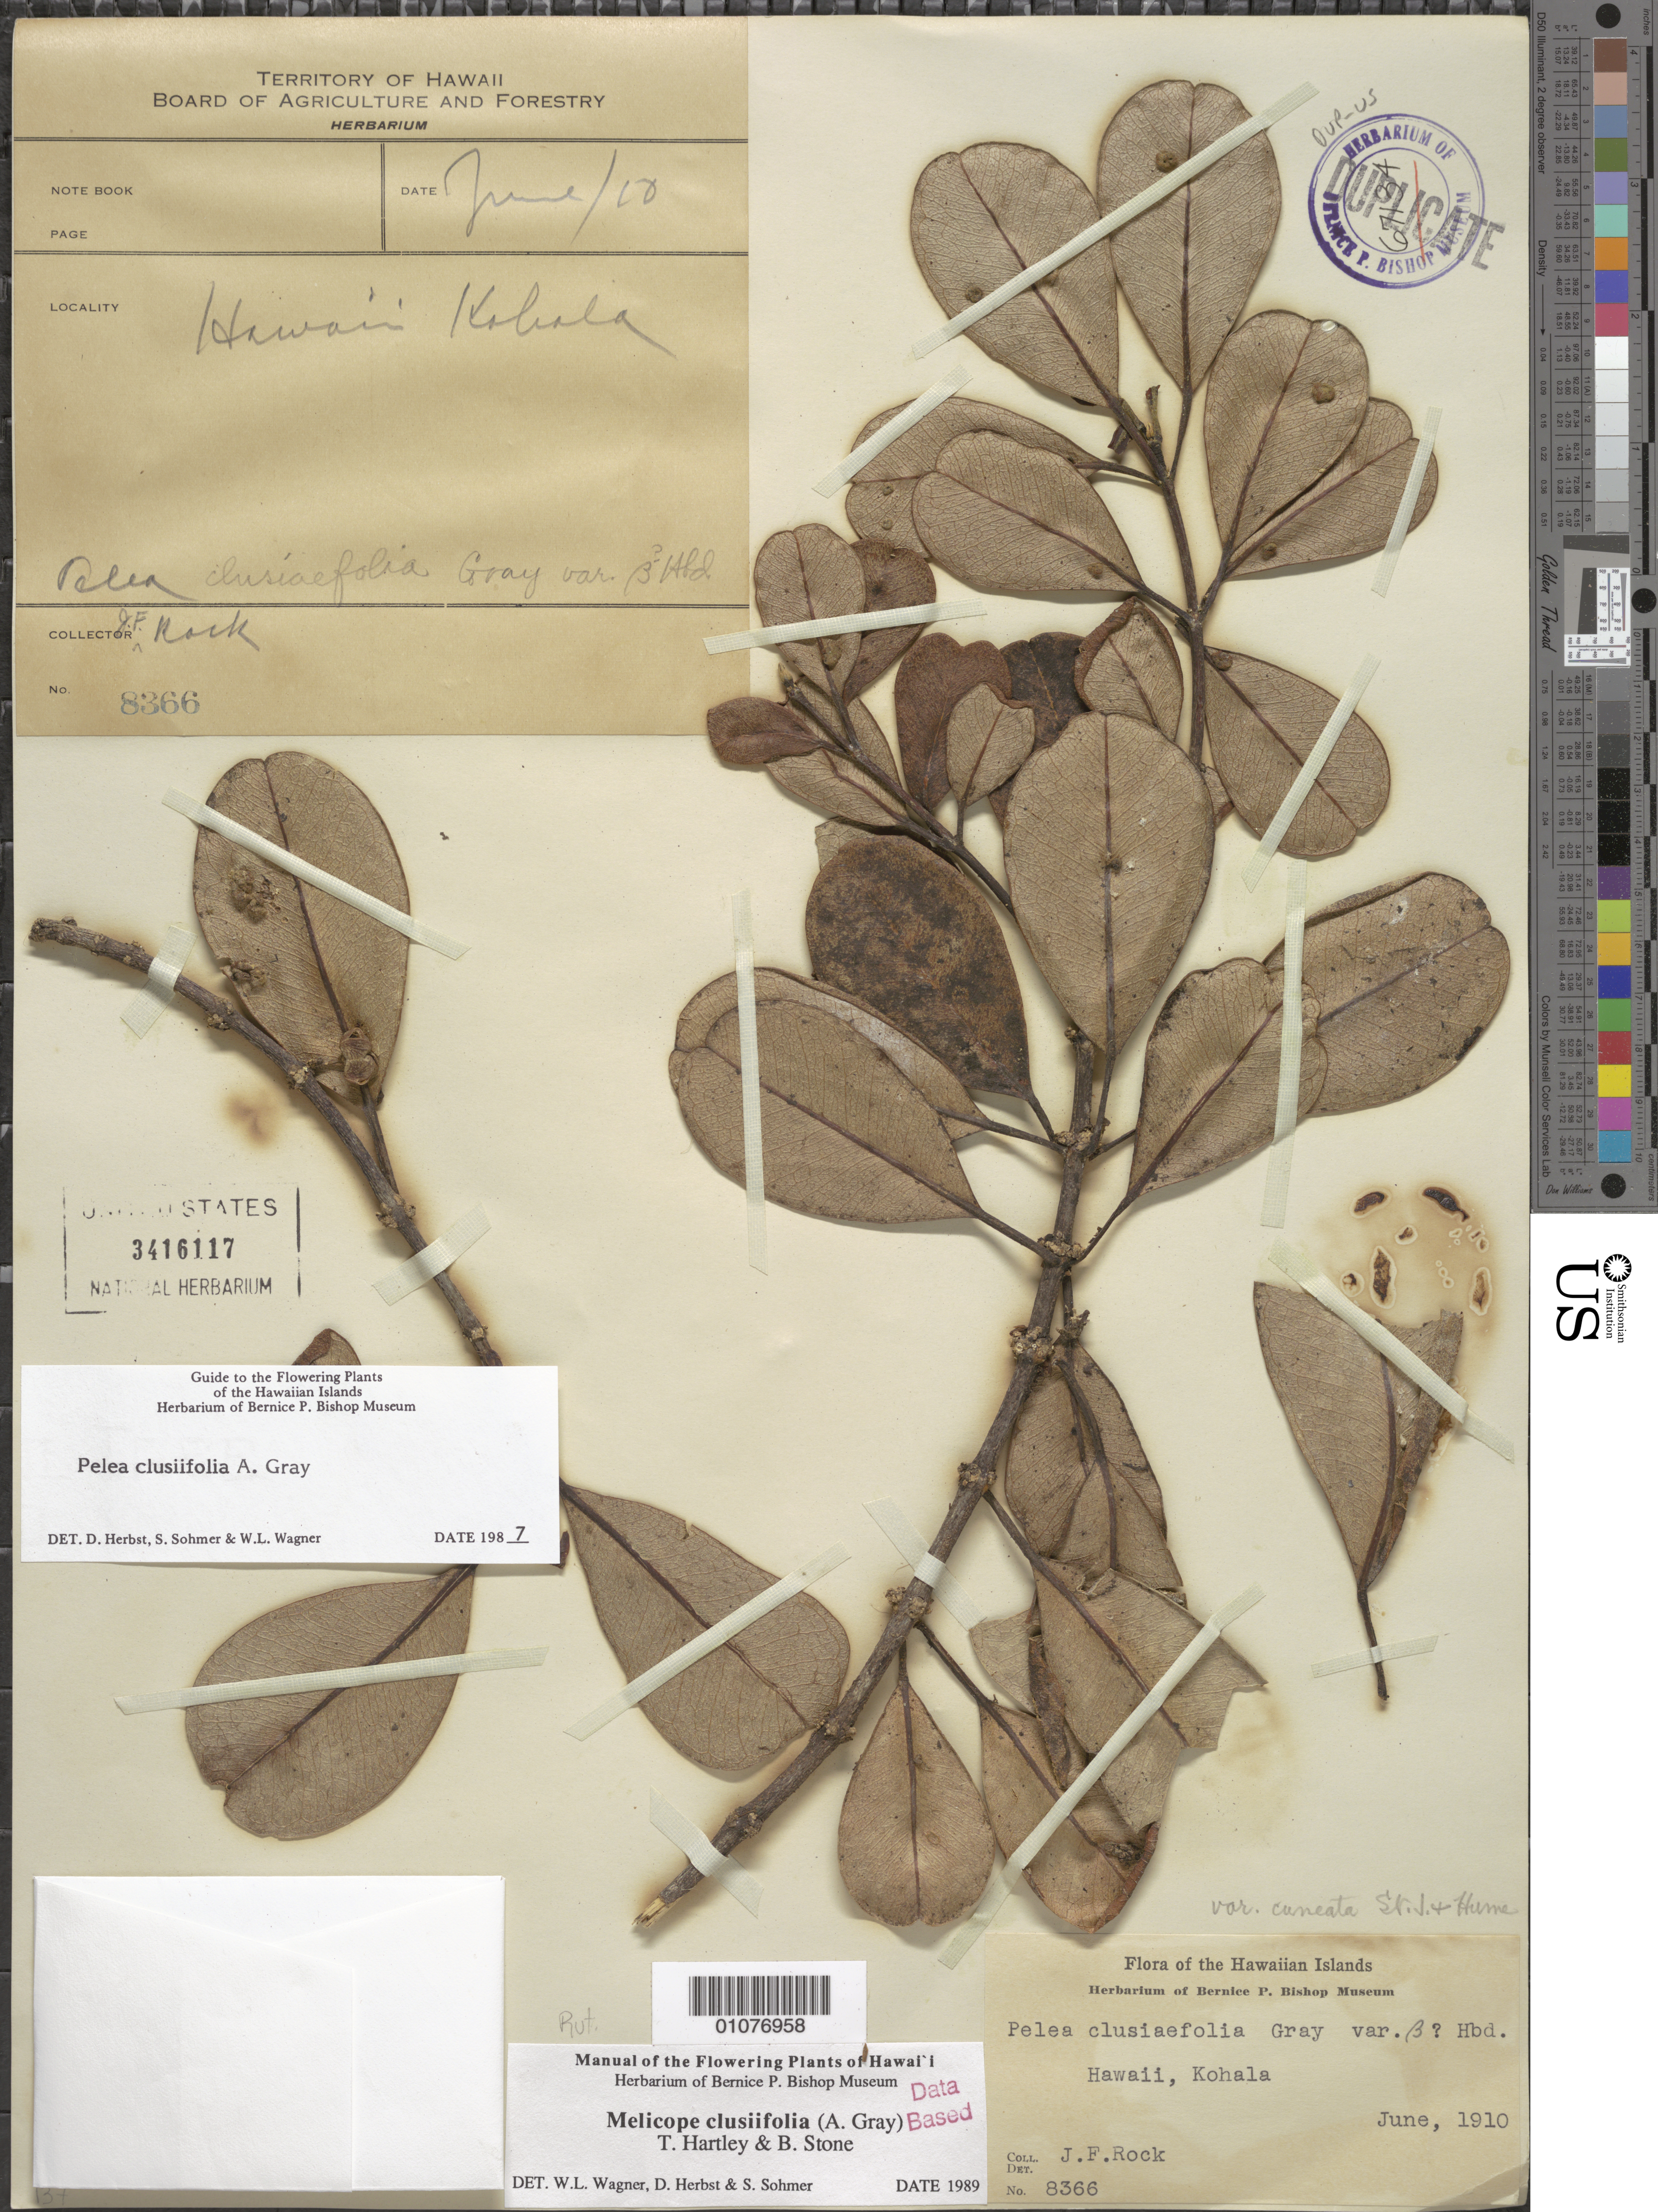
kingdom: Plantae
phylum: Tracheophyta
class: Magnoliopsida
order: Sapindales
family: Rutaceae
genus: Melicope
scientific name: Melicope clusiifolia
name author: (A. Gray) T.G. Hartley & B.C. Stone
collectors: J. F. Rock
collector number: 8366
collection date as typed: Jun 1910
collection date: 1910-06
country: United States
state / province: Hawaii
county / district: Hawaii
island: Hawaii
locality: Kohala.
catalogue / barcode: US 3416117